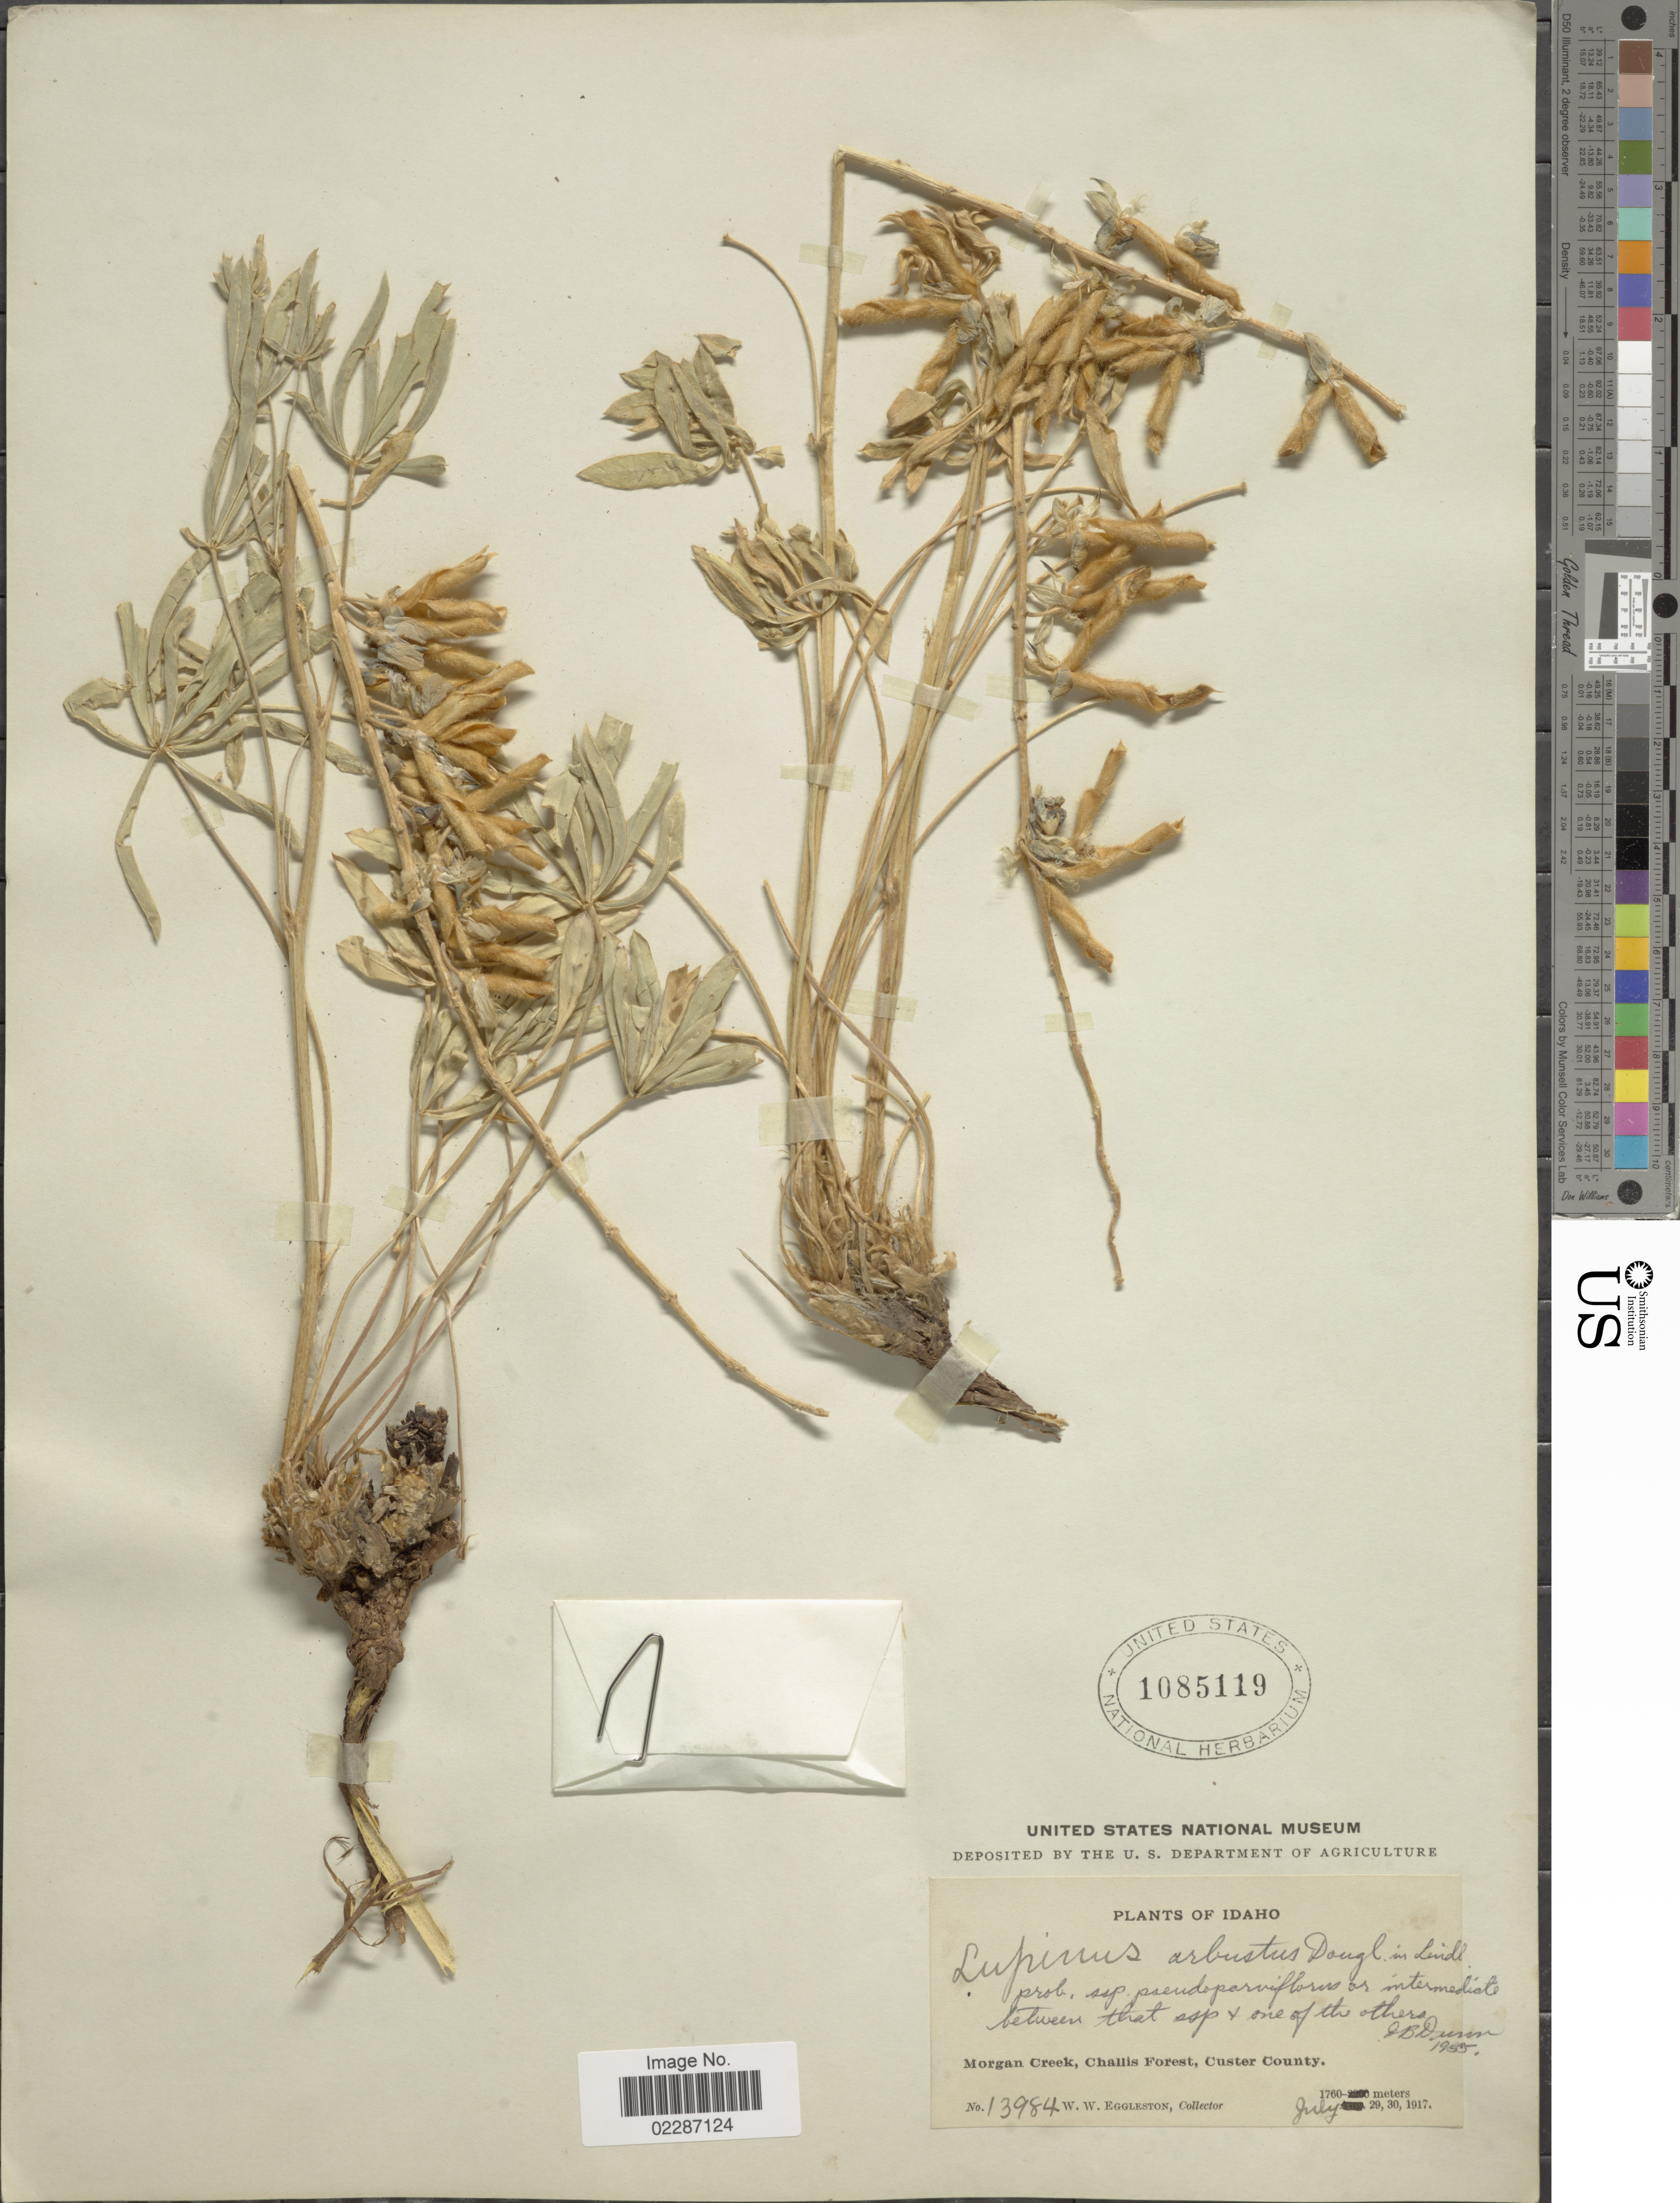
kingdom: Plantae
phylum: Tracheophyta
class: Magnoliopsida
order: Fabales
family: Fabaceae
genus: Lupinus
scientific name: Lupinus pseudoparviflorus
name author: Rydb.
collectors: W. W. Eggleston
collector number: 13984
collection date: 1917-07-29/1917-07-30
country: United States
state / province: Idaho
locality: Morgan Creek, Challis Forest, Custer County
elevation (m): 1760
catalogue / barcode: US 1085119